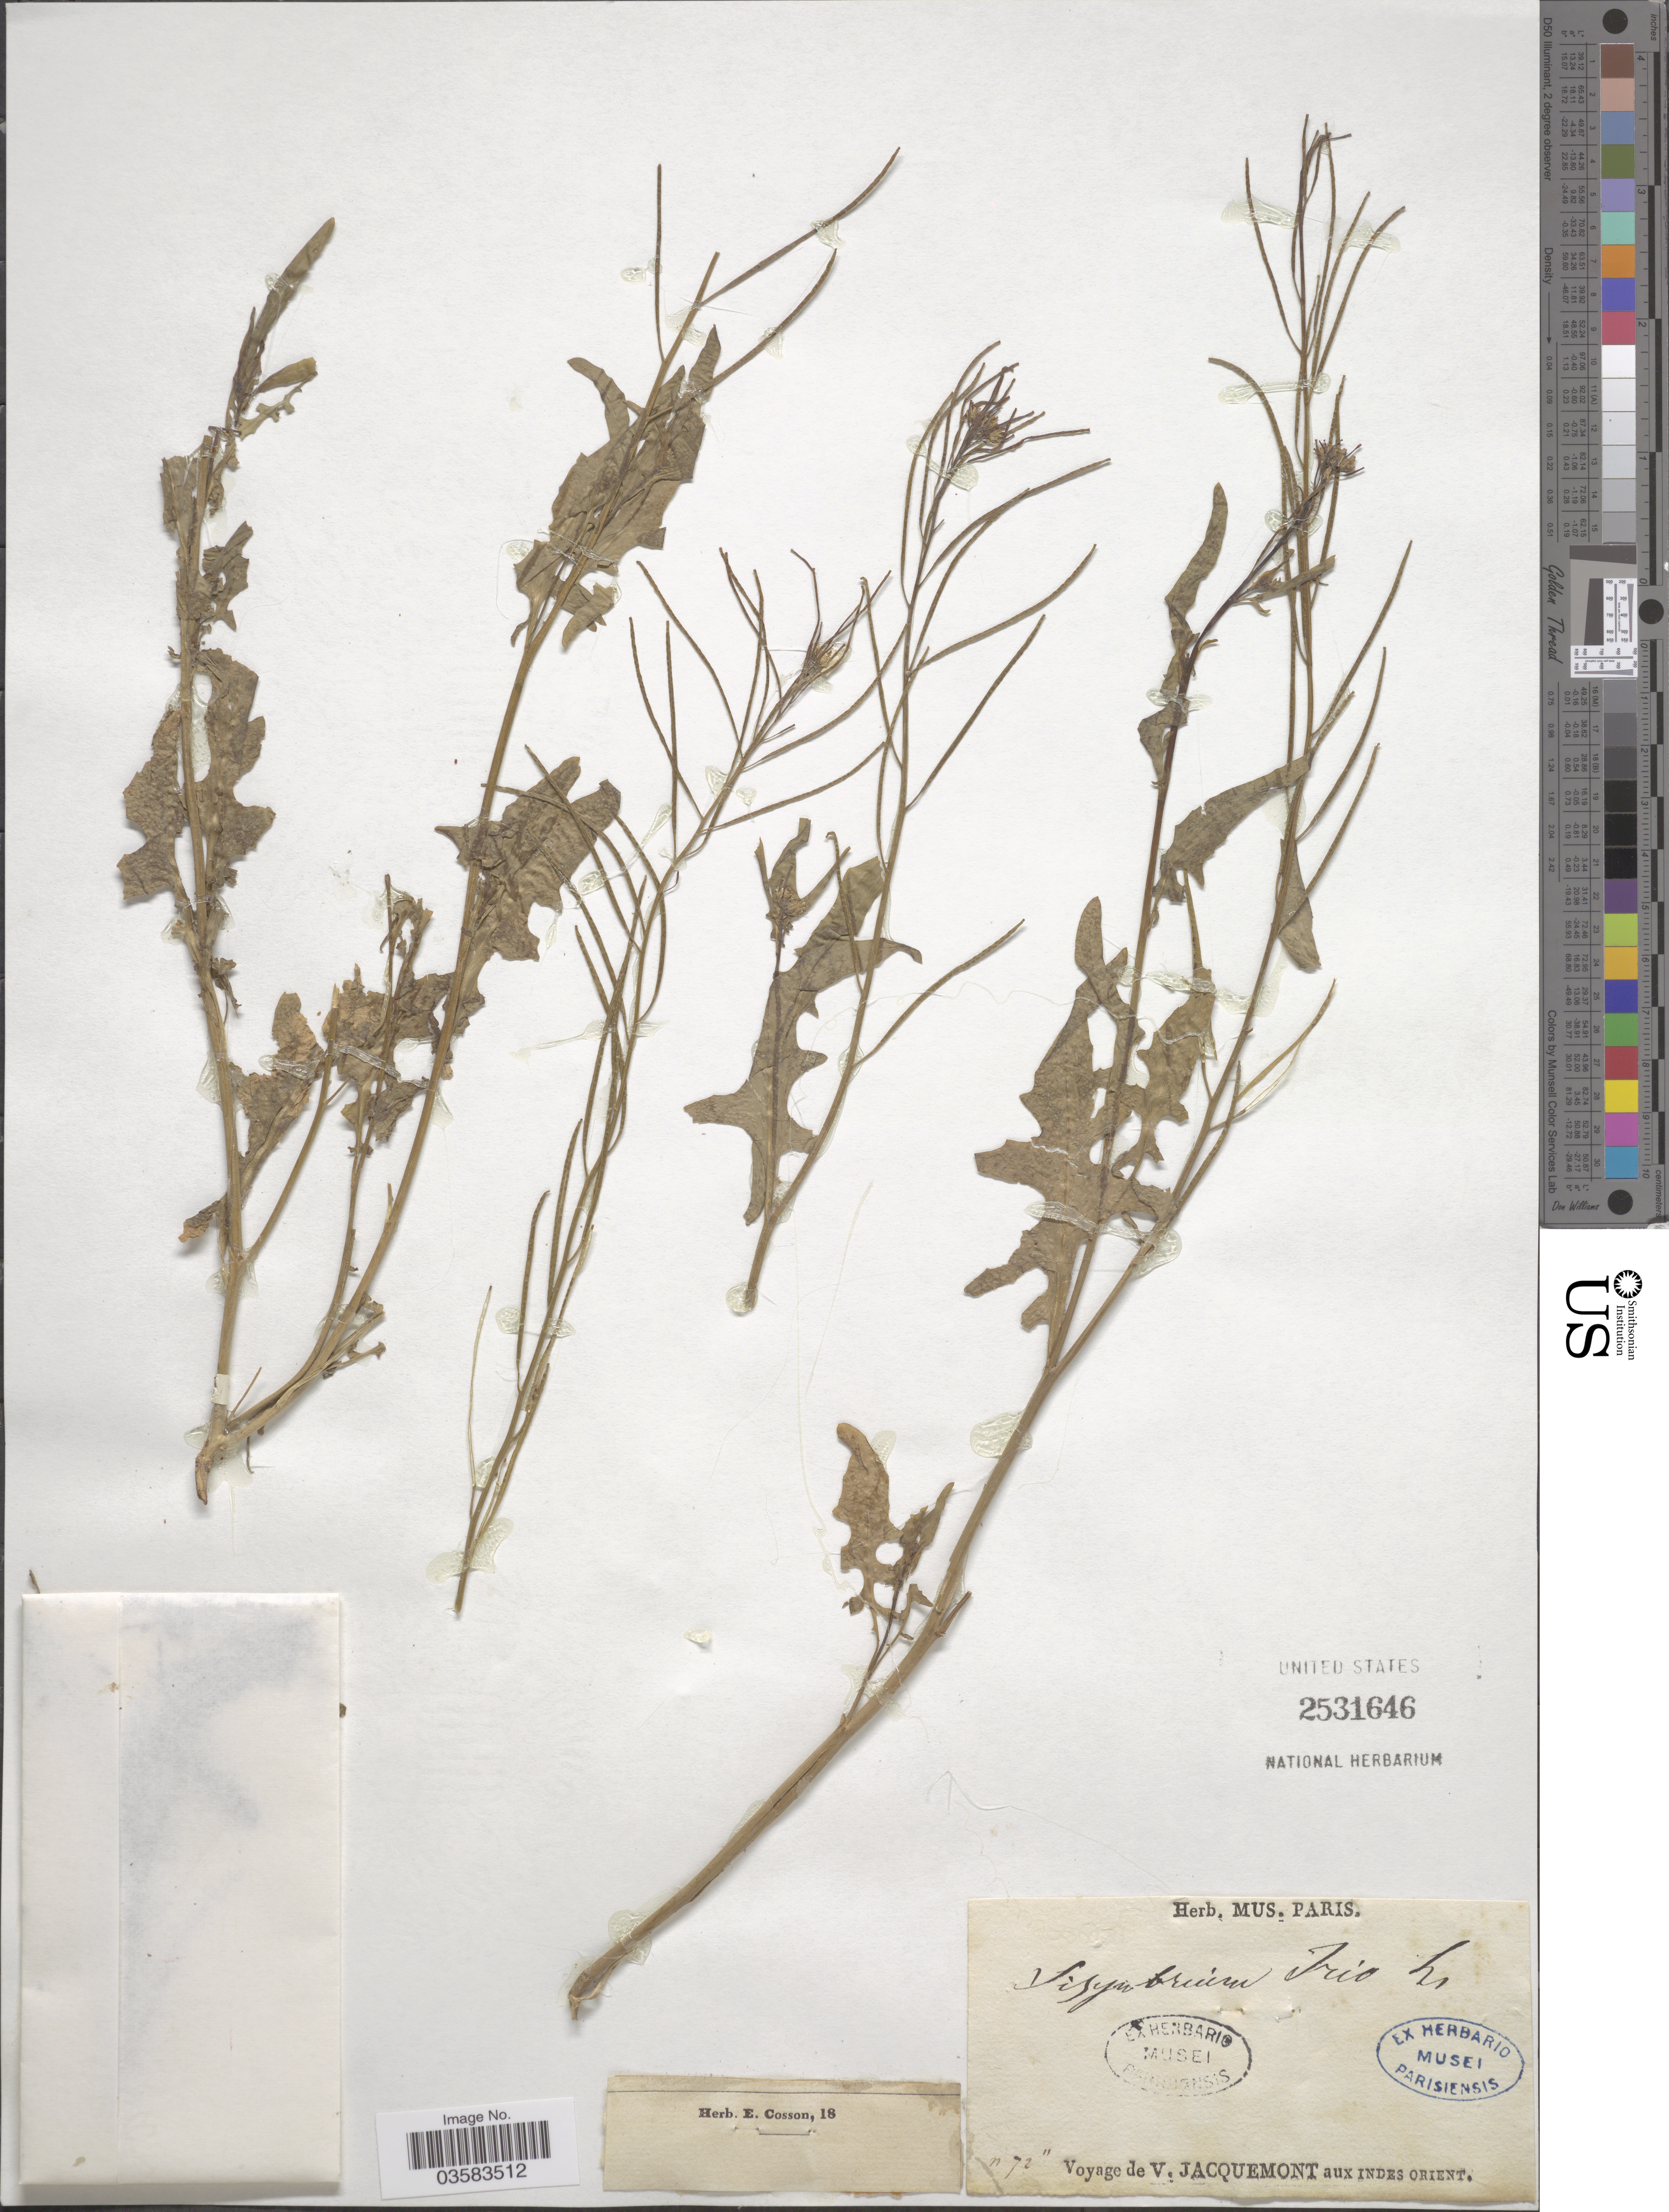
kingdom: Plantae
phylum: Tracheophyta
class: Magnoliopsida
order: Brassicales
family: Brassicaceae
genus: Sisymbrium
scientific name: Sisymbrium irio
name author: L.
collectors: V. Jacquemont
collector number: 72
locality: Indes Orient.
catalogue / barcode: US 2531646